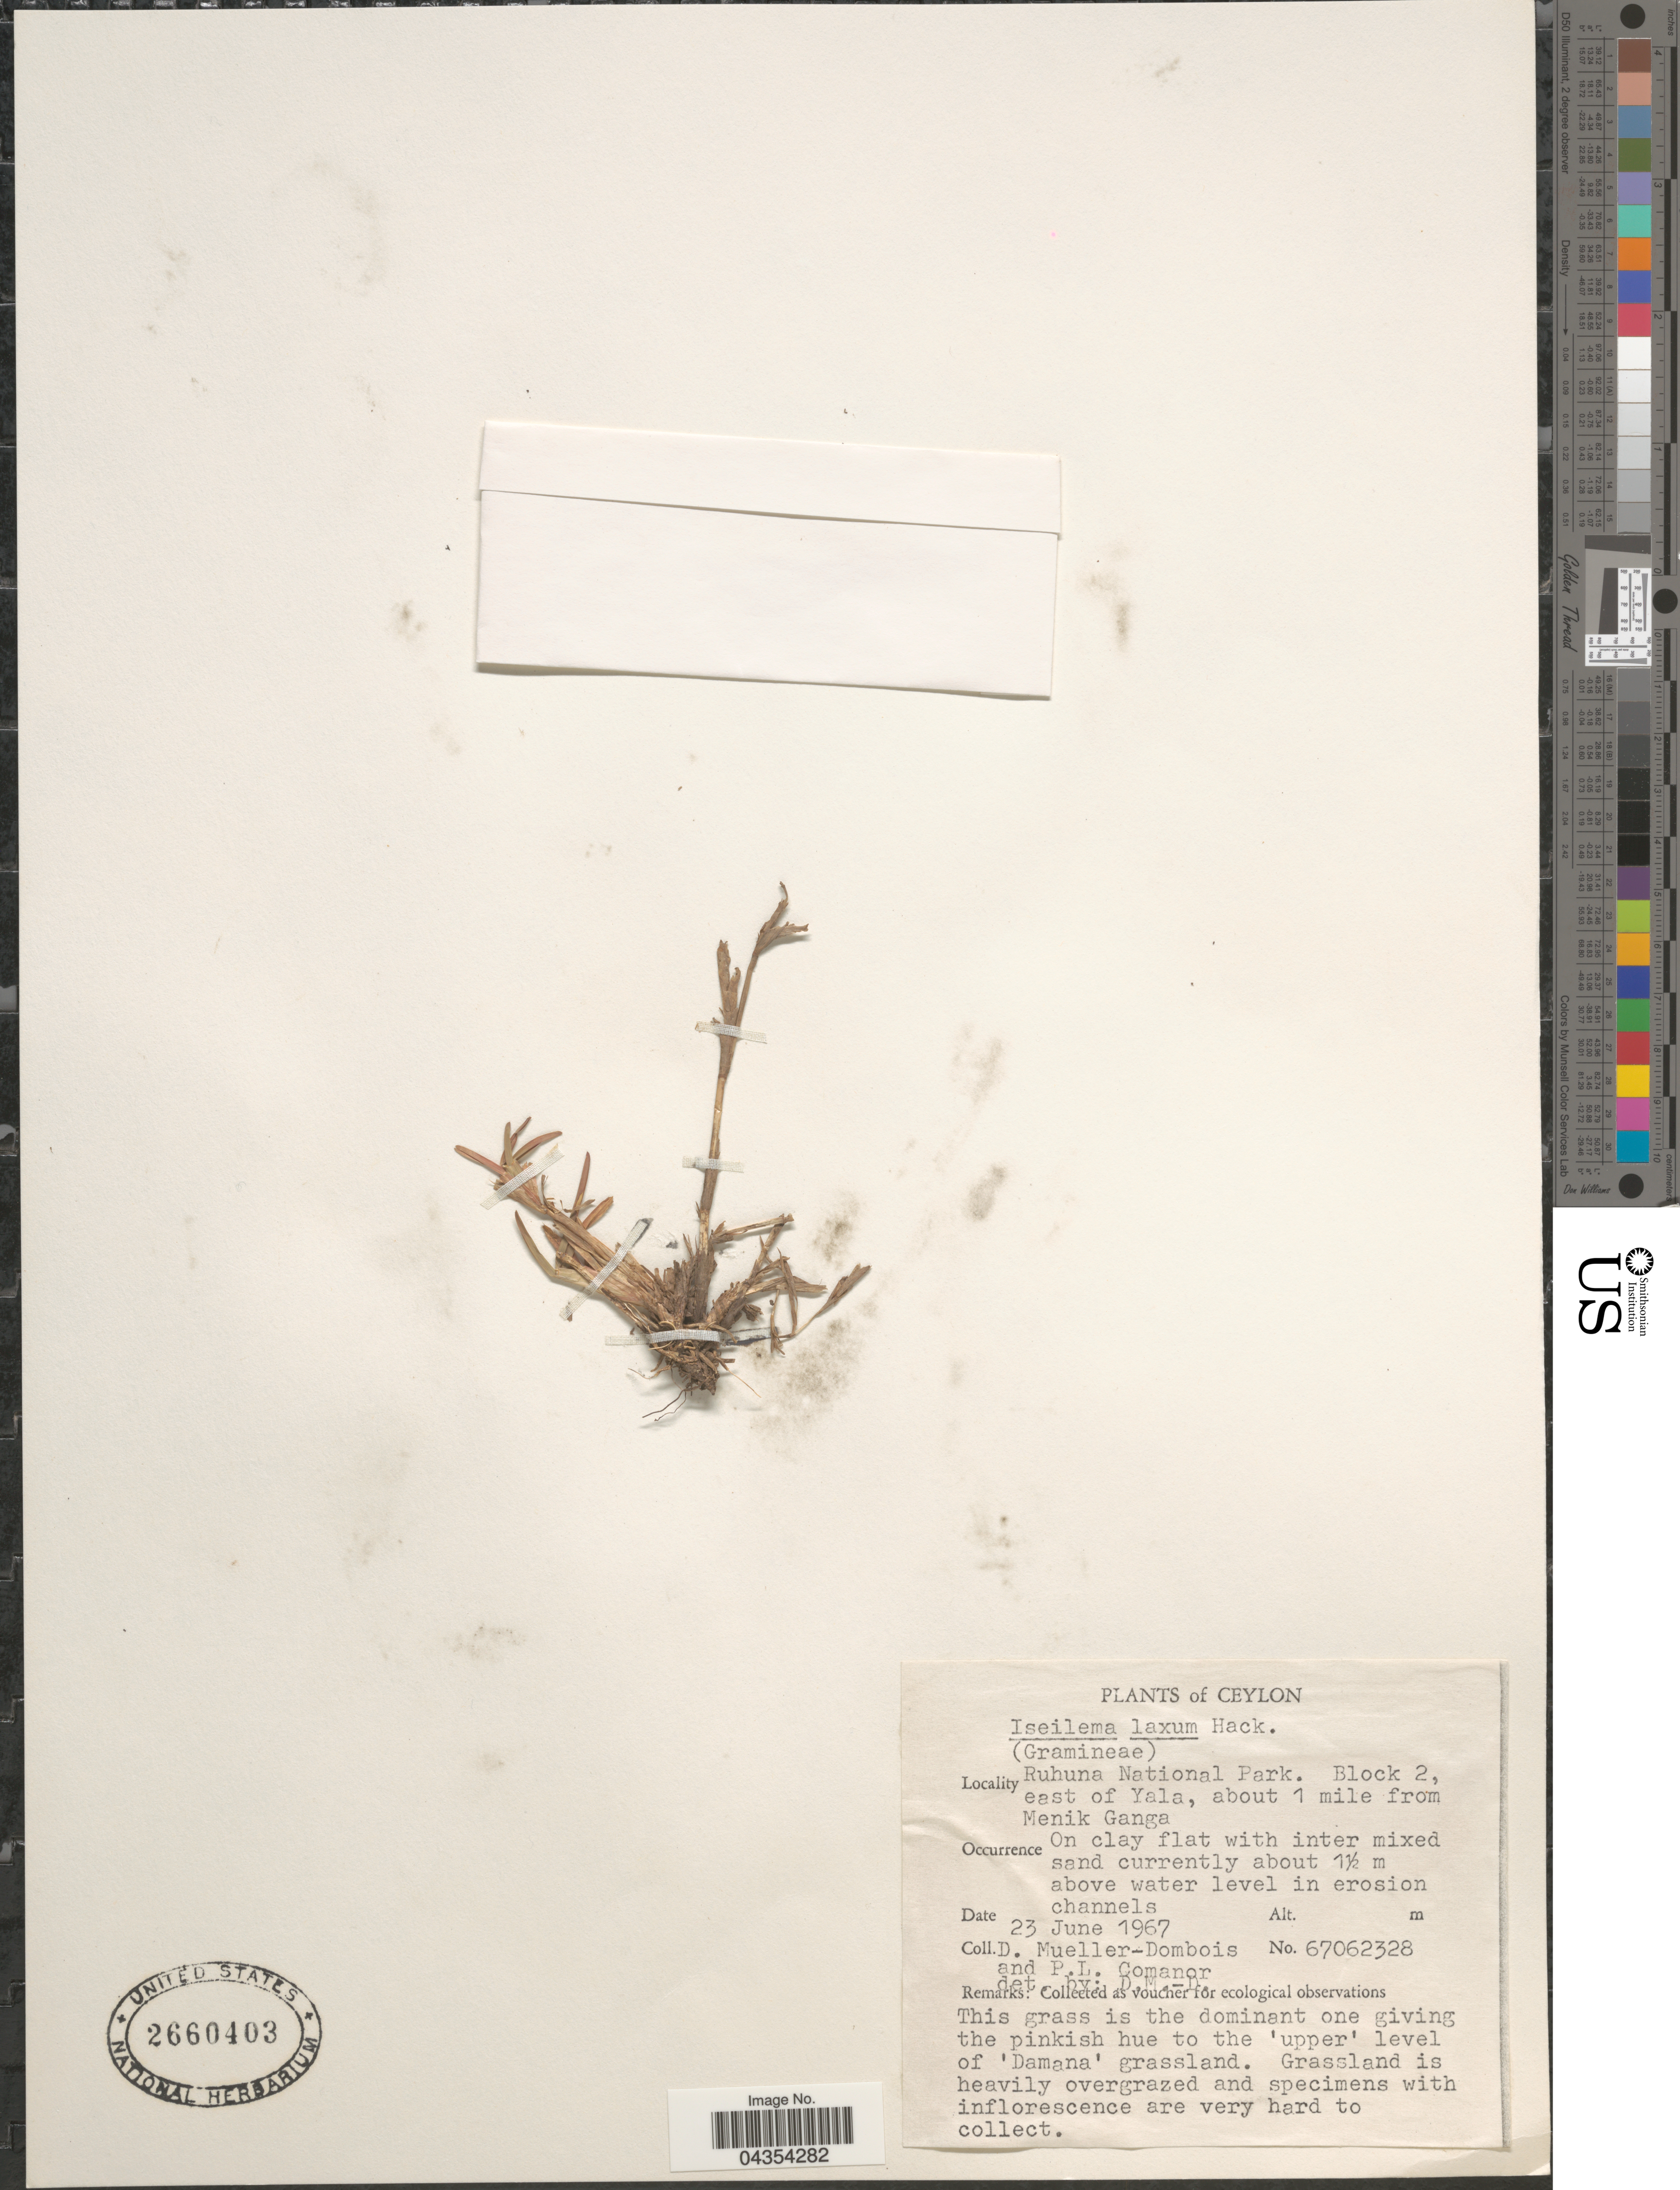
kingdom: Plantae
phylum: Tracheophyta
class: Liliopsida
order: Poales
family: Poaceae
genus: Iseilema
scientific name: Iseilema jainiana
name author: P. Umam. & P. Daniel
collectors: D. Mueller-Dombois & P. Comanor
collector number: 67062328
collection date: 1967-06-23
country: Sri Lanka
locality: Ceylon. Ruhuna National Park. Block 2, east of Yala, about 1 mile from Menik Ganga.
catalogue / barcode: US 2660403